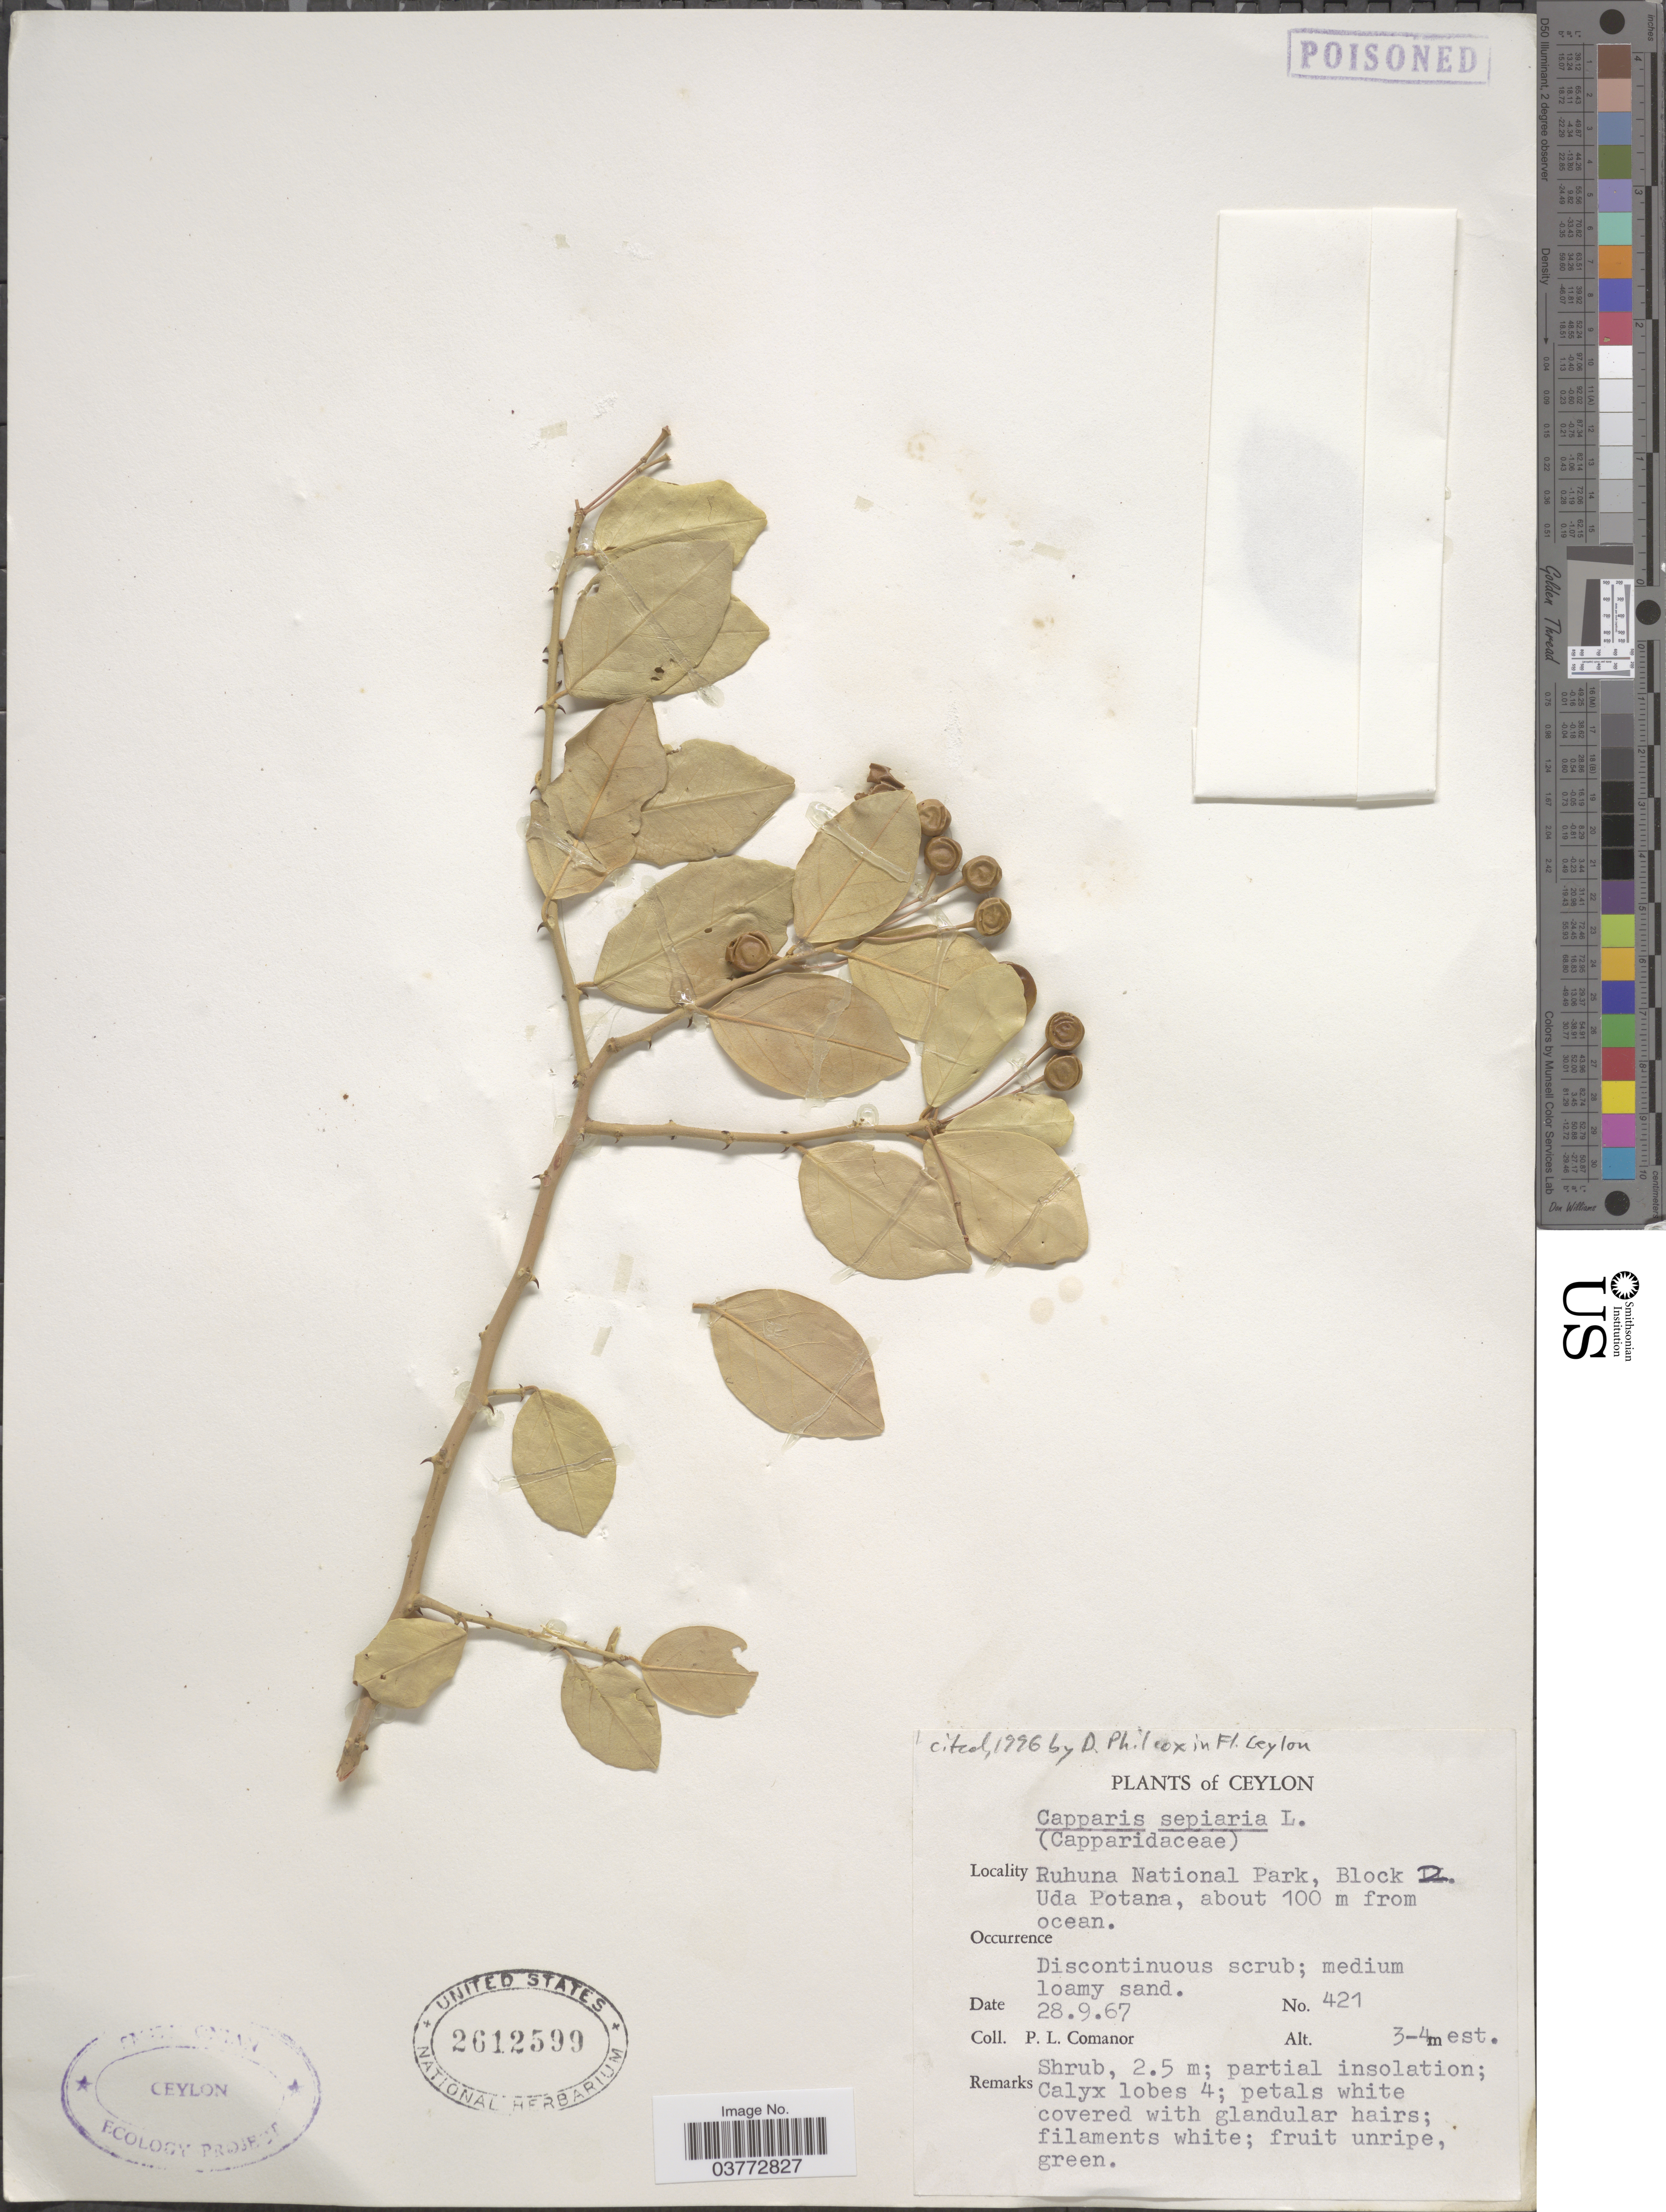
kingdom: Plantae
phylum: Tracheophyta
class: Magnoliopsida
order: Brassicales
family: Capparaceae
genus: Capparis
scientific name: Capparis sepiaria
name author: L.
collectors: P. Comanor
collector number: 421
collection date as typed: Transcribed d/m/y: 28/9/67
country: Sri Lanka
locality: Ceylon. Ruhuna National Park, Block 2 Uda Potana, about 100 m from ocean.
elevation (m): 3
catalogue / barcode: US 2612599